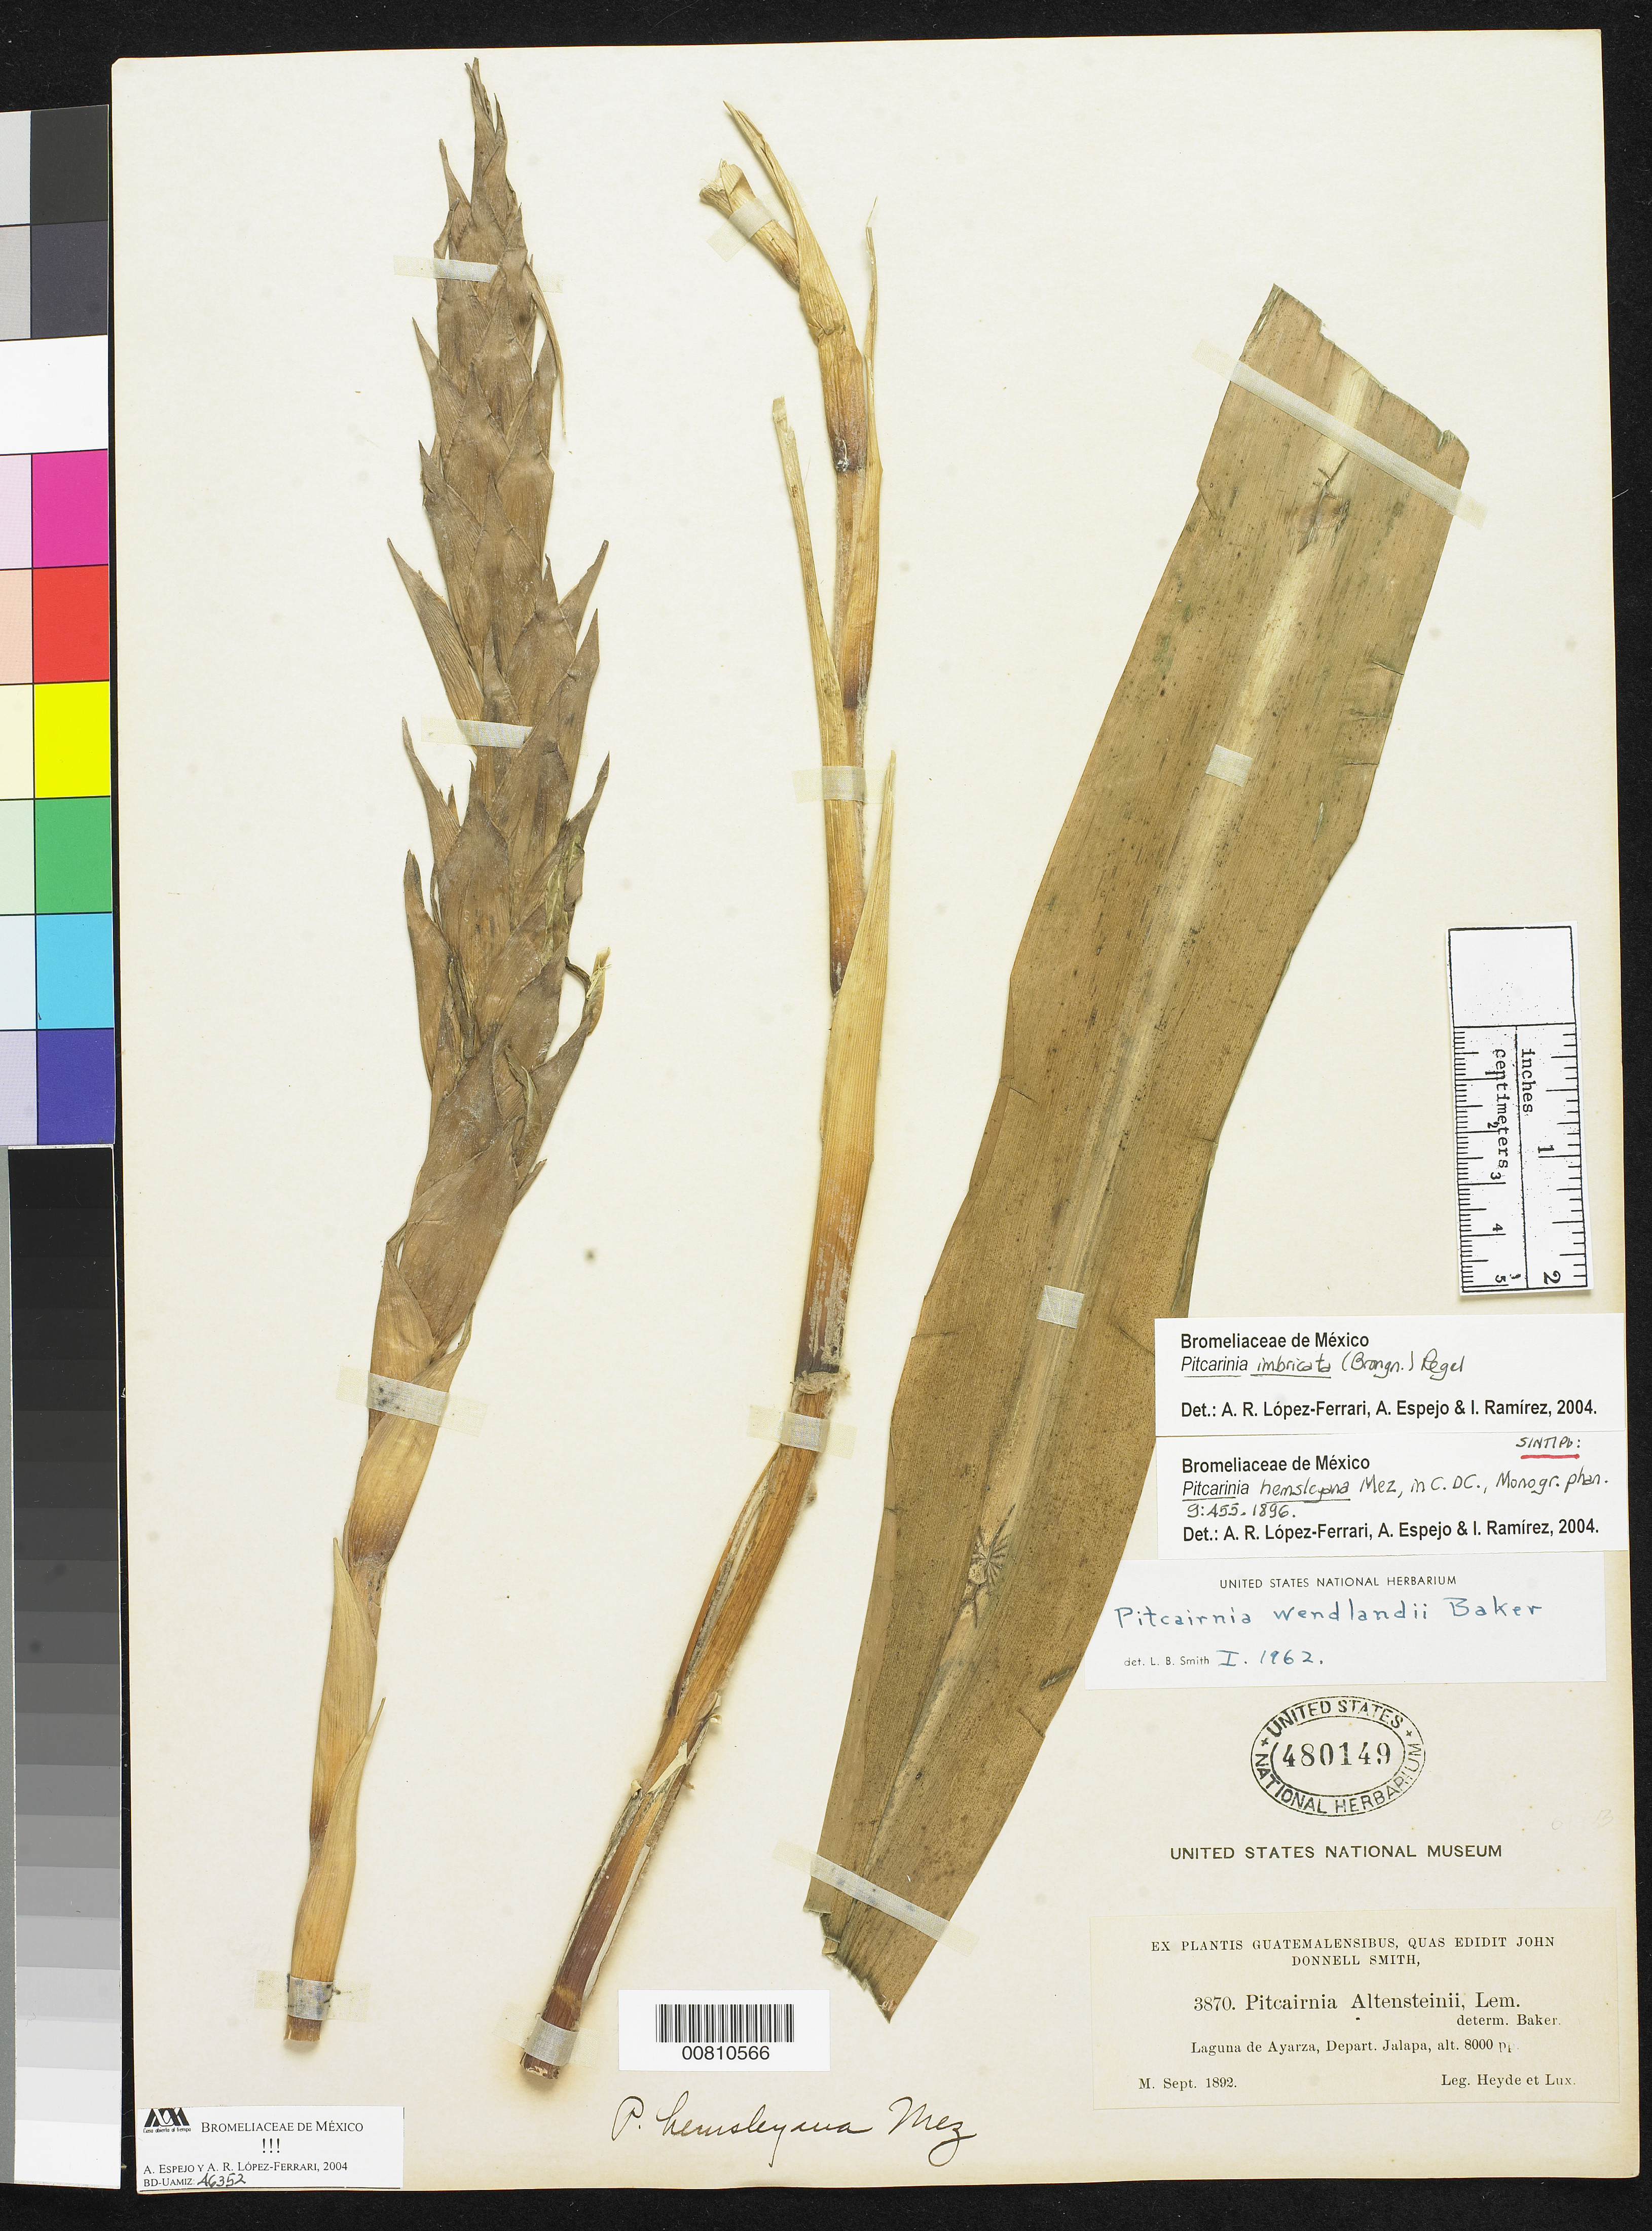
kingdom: Plantae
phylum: Tracheophyta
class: Liliopsida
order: Poales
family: Bromeliaceae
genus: Pitcairnia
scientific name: Pitcairnia hemsleyana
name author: Mez in A. DC.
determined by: Espejo, A.; López Ferrari, A. R.; Ramírez, I. M.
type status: Syntype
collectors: E. T. Heyde & E. Lux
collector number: J.D. Smith 3870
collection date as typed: Sep 1892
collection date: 1892-09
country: Guatemala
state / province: Jalapa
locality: Laguna de Ayarza, Depart. Jalapa.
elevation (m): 2438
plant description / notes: Nom. inval. acc. to IPNI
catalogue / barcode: US 480149